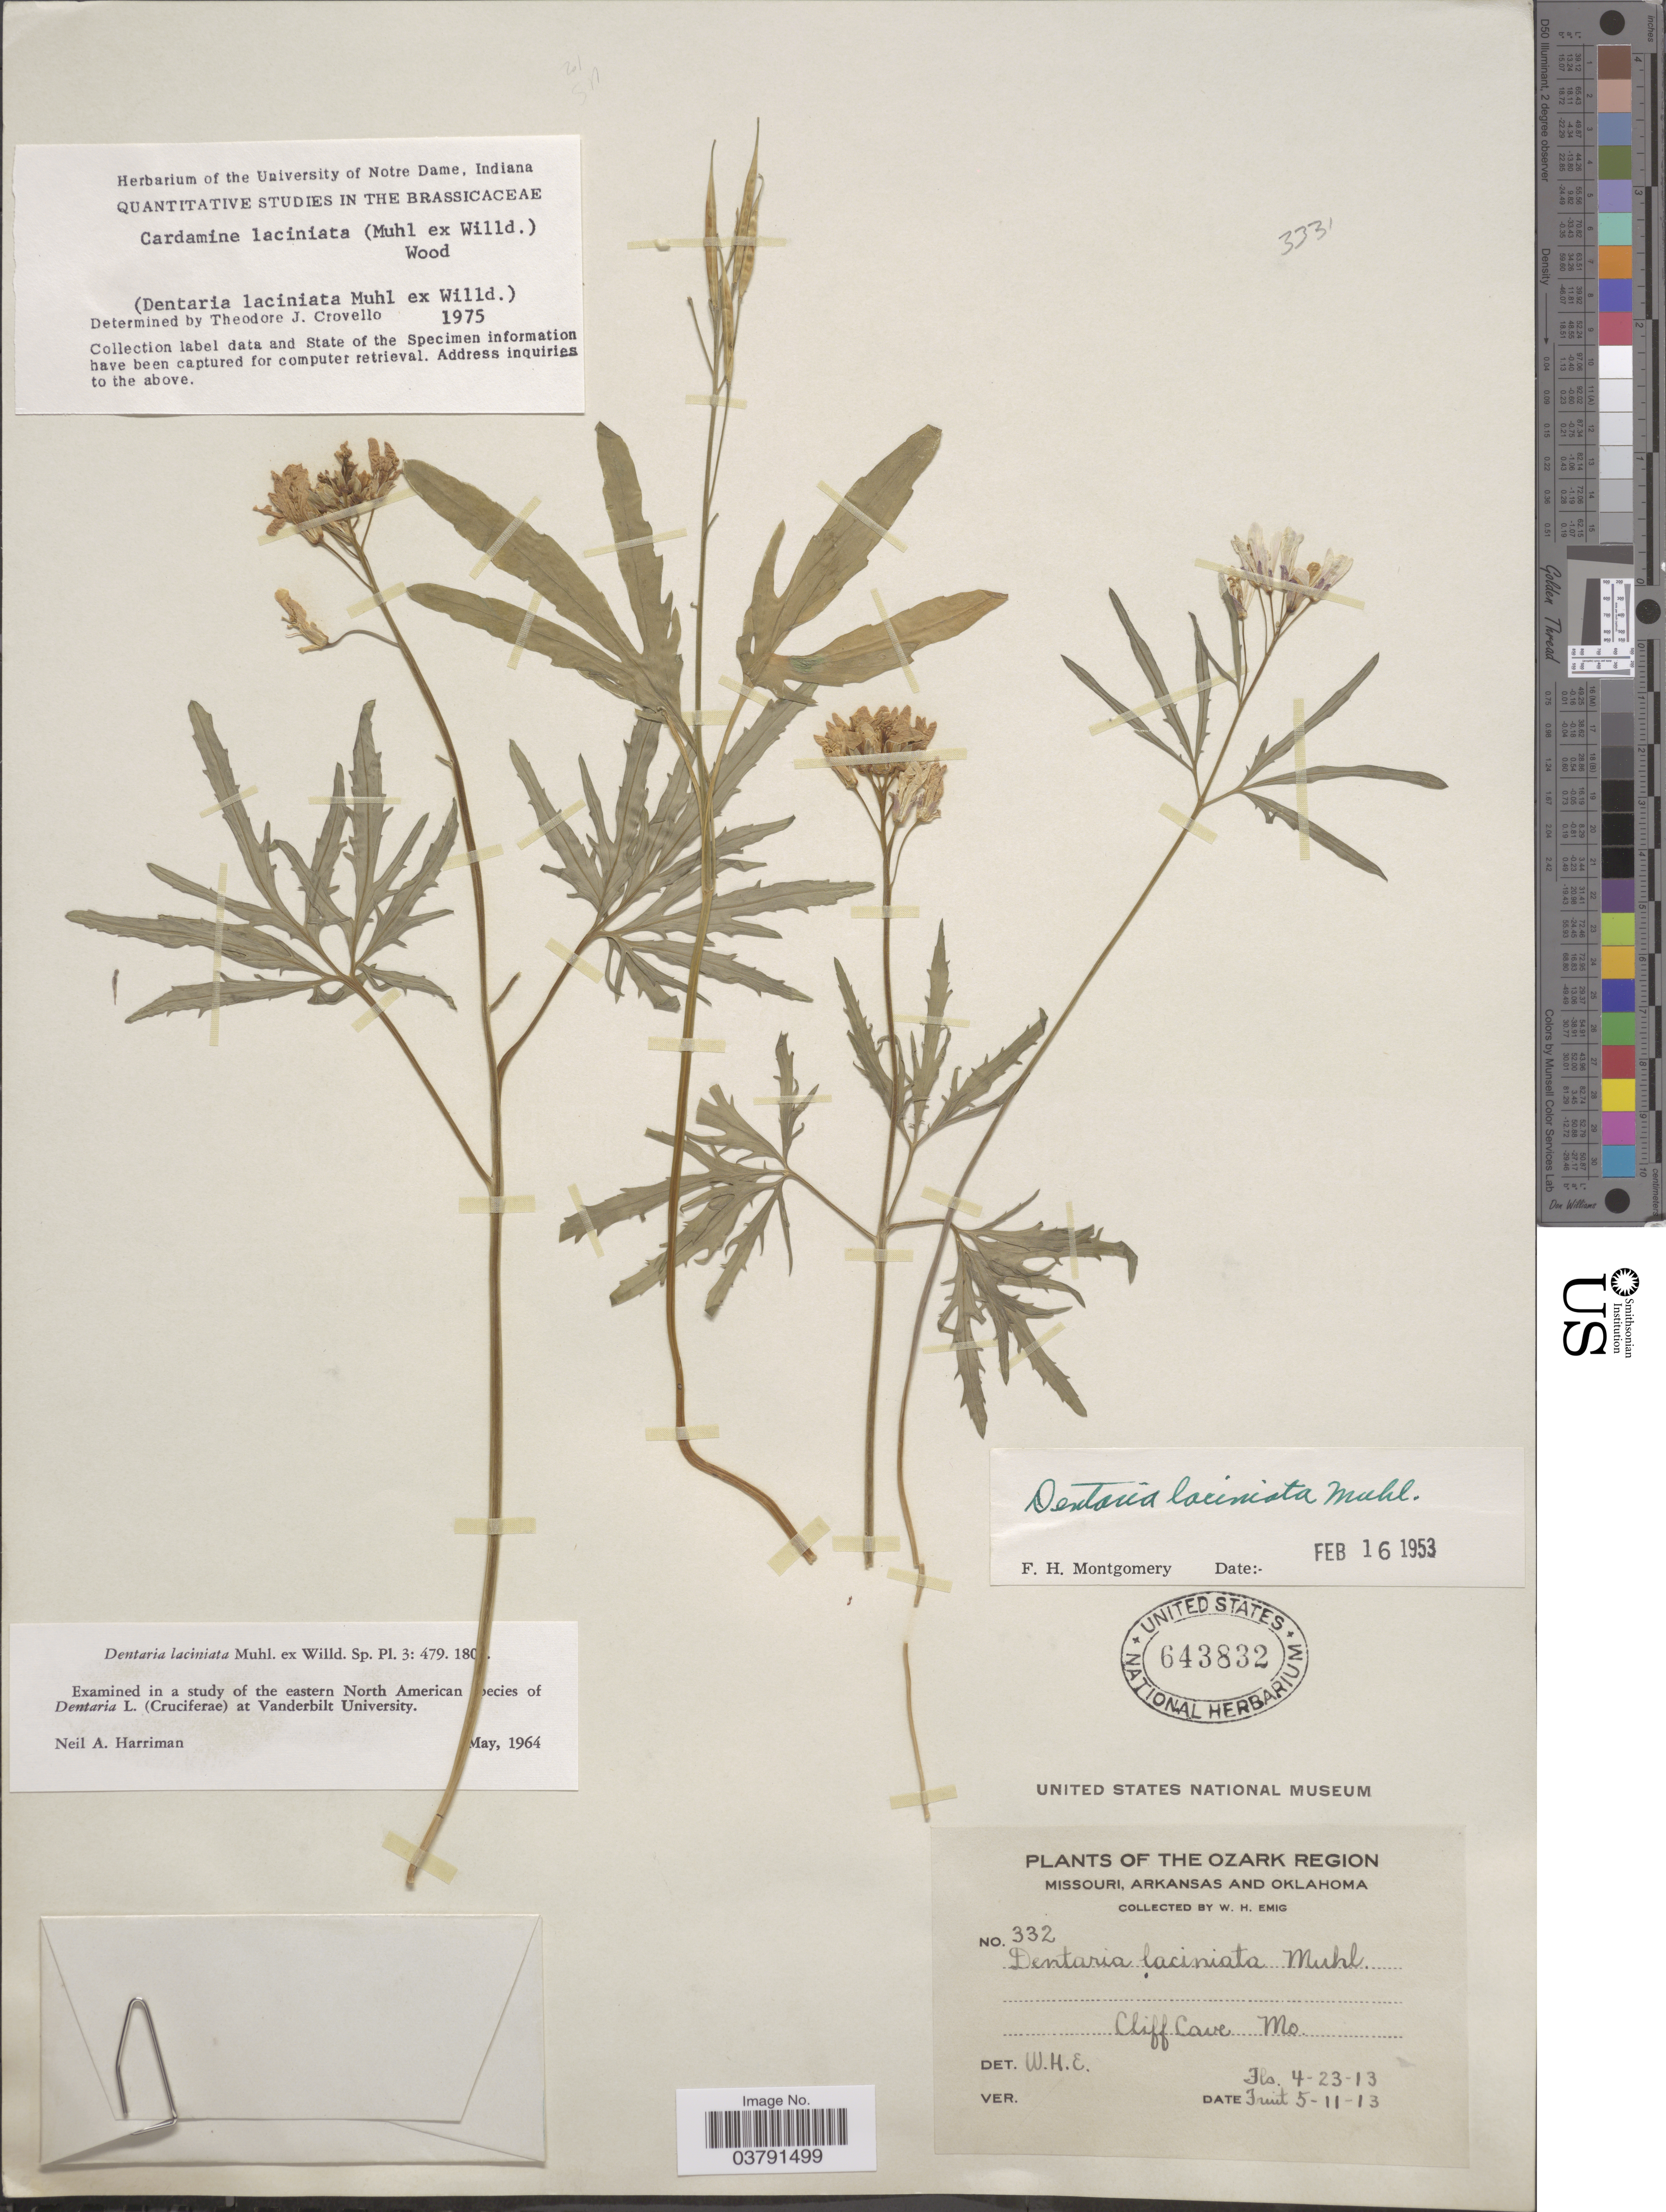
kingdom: Plantae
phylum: Tracheophyta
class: Magnoliopsida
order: Brassicales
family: Brassicaceae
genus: Dentaria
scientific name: Dentaria laciniata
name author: Muhl.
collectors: W. H. Emig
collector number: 332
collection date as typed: Transcribed d/m/y: 23/4/13 to 11/5/13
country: United States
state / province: Missouri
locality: The Ozark Region. Cliff Cave.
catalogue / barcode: US 643832